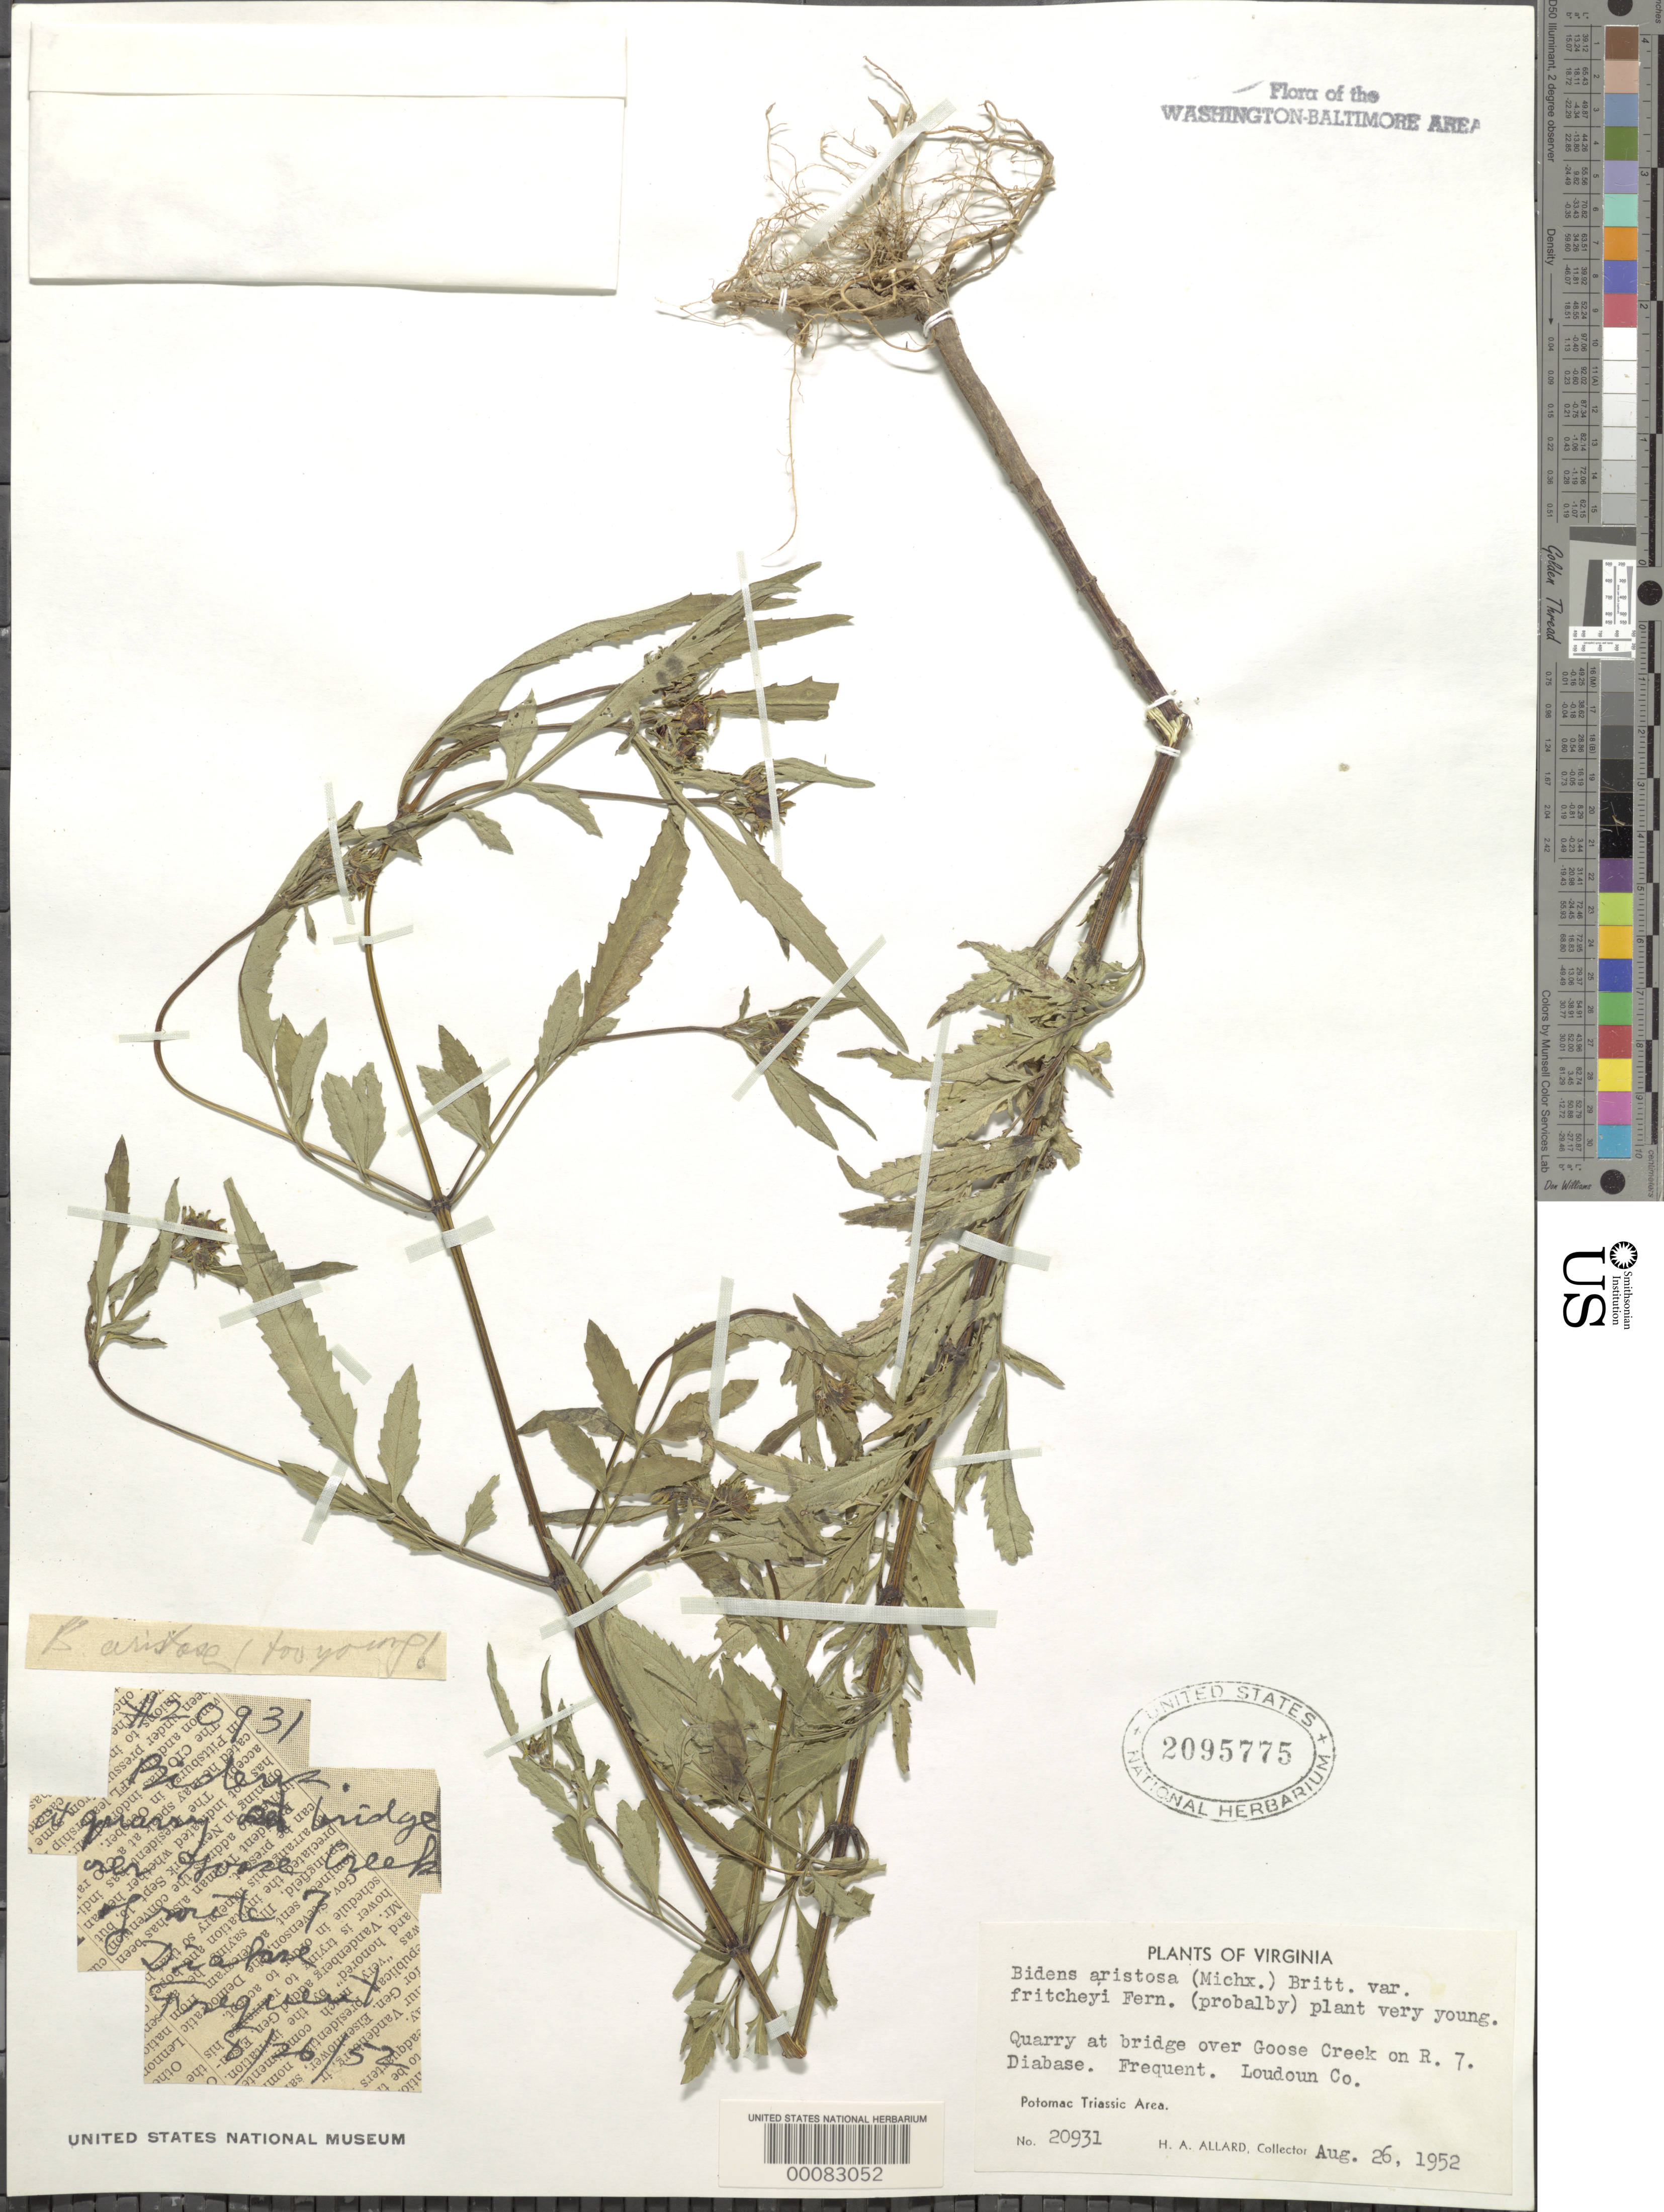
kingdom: Plantae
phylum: Tracheophyta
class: Magnoliopsida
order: Asterales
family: Asteraceae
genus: Bidens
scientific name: Bidens aristosa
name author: (Michx.) Britton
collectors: H. A. Allard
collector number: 20931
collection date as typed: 26 Aug 1952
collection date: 1952-08-26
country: United States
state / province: Virginia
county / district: Loudoun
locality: Near Goose Creek on Rt. 7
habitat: Quarry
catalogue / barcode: US 2095775